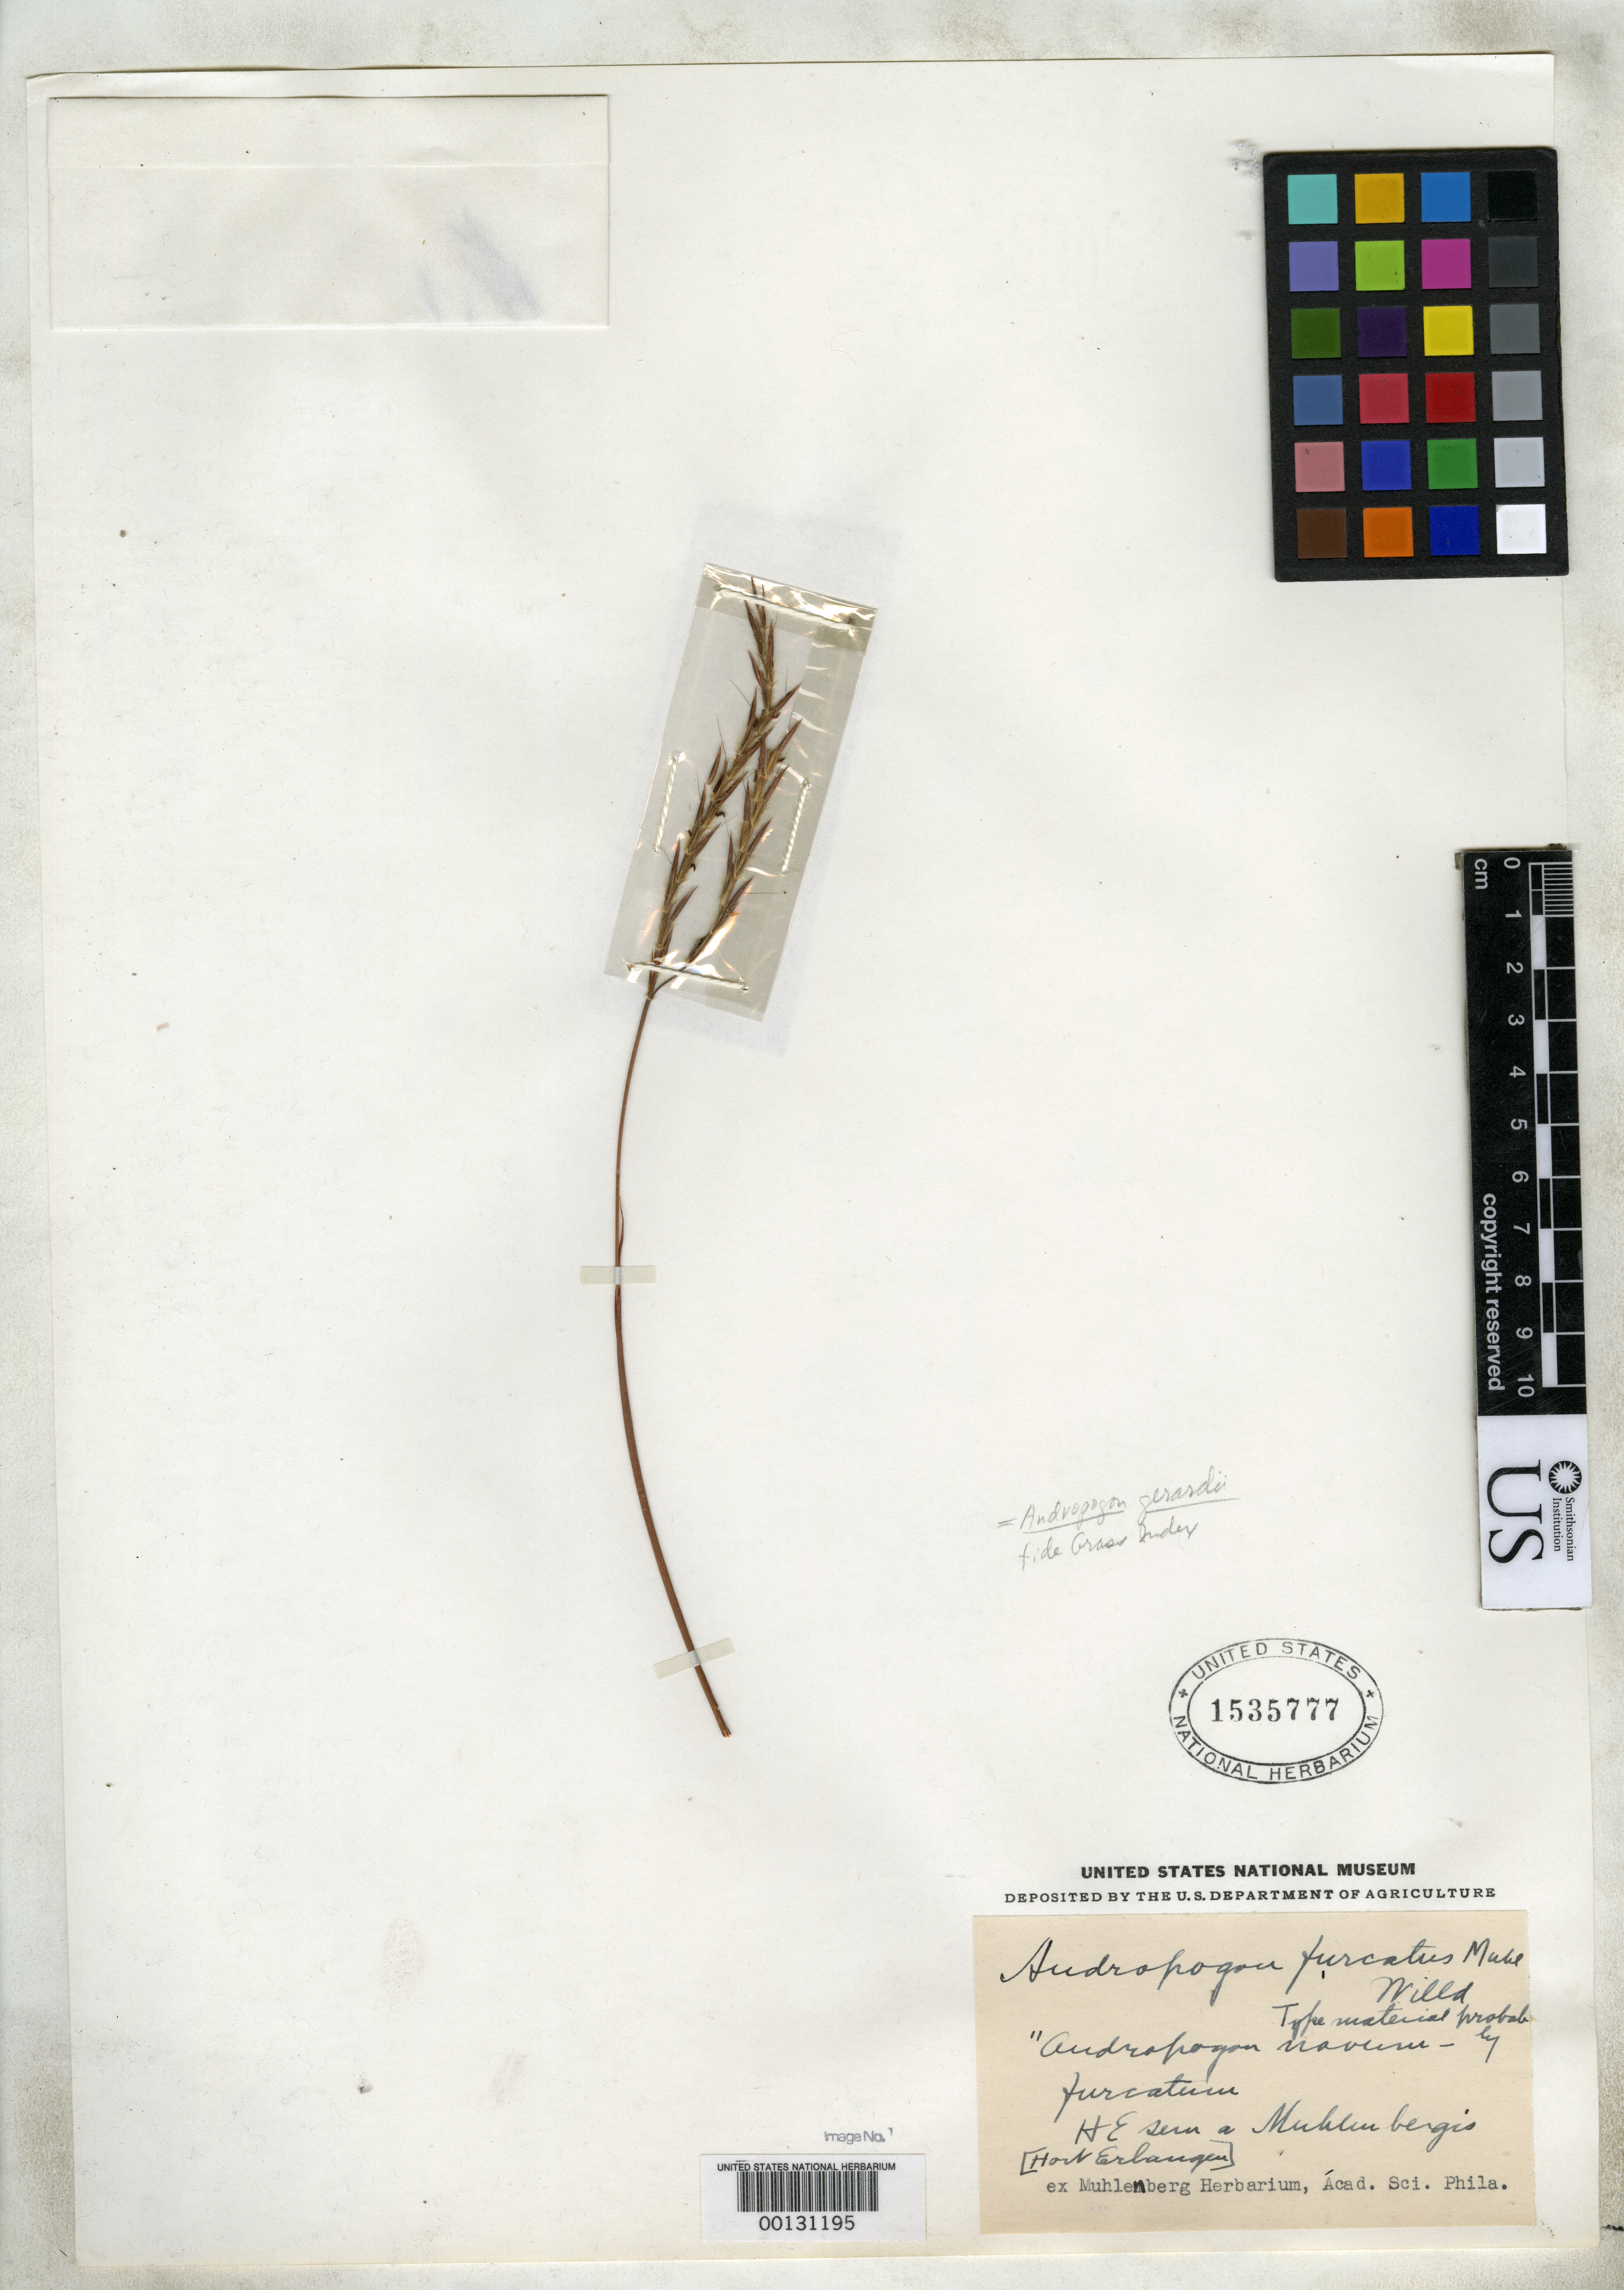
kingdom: Plantae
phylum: Tracheophyta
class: Liliopsida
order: Poales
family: Poaceae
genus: Andropogon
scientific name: Andropogon furcatus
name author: Muhl. ex Willd.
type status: Type Material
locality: North America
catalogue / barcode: US 1535777